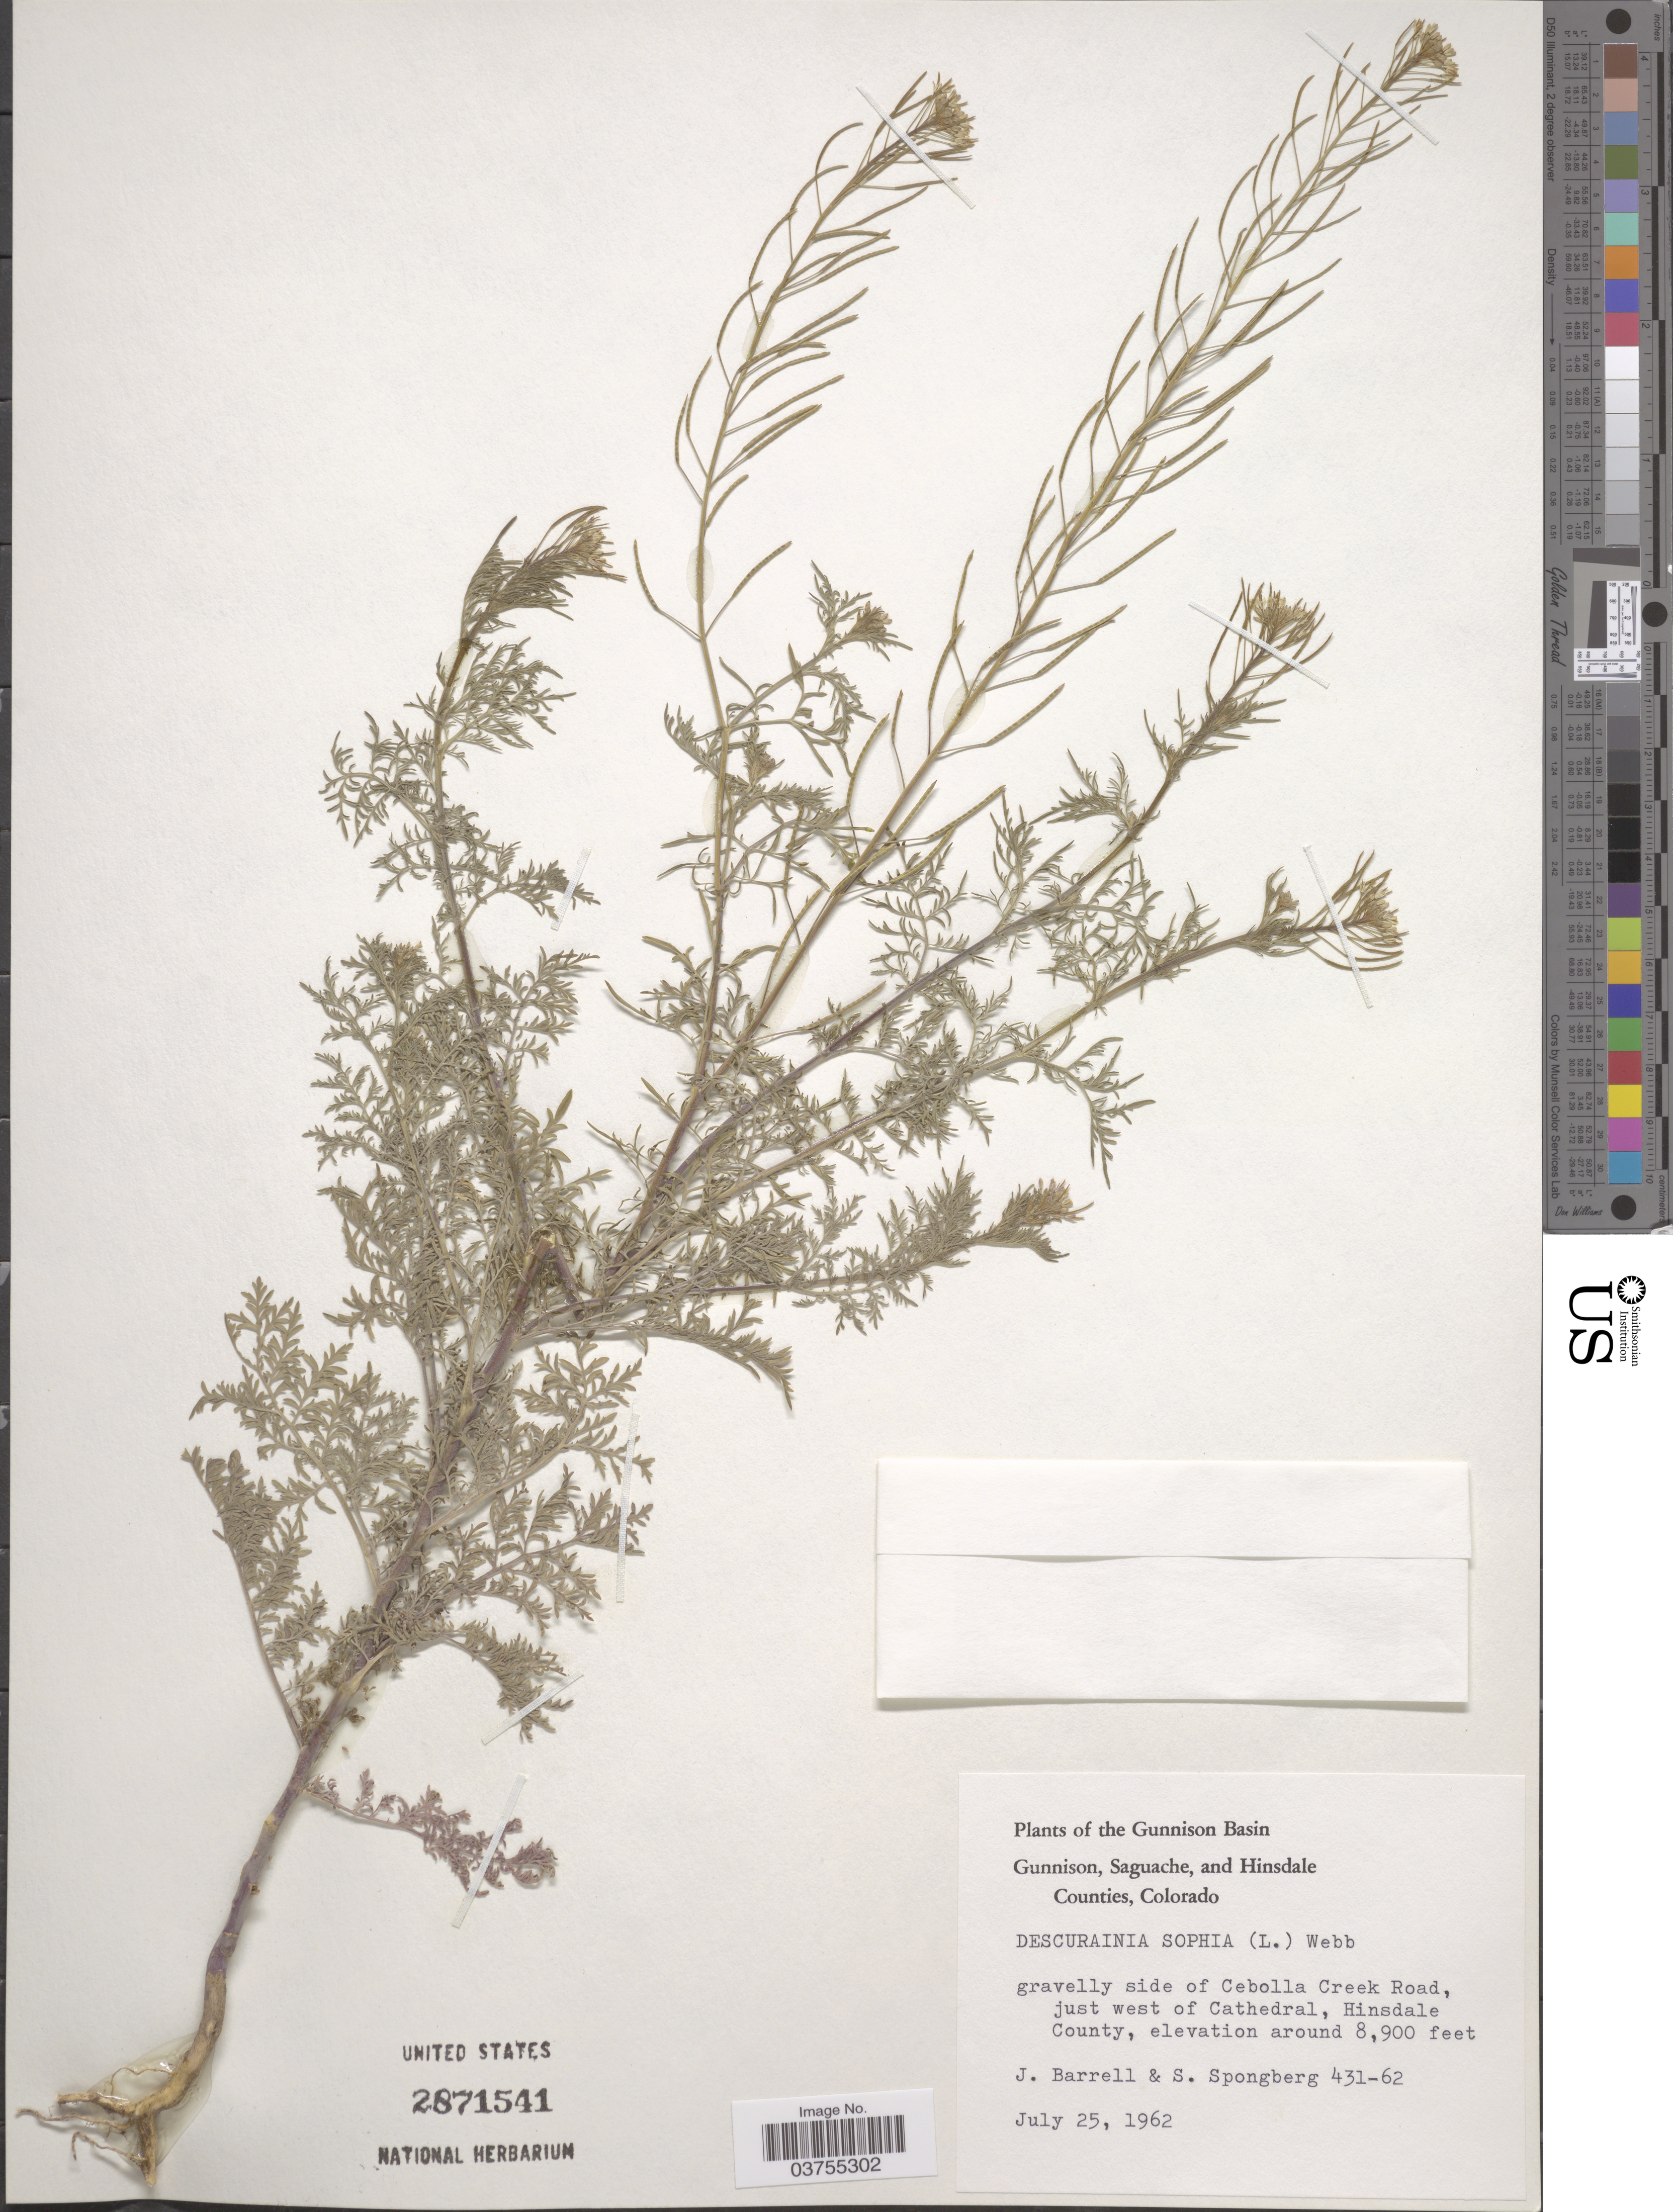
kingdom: Plantae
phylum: Tracheophyta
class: Magnoliopsida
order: Brassicales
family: Brassicaceae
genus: Descurainia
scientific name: Descurainia sophia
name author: (L.) Webb ex Prantl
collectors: J. Barrell & S. A.Spongberg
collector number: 431-62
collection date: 1962-07-25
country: United States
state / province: Colorado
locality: The Gunnison Basin. Gravelly side of Cebolla Creek Road, just west of Cathedral, Hinsdale County.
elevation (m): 2713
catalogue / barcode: US 2871541